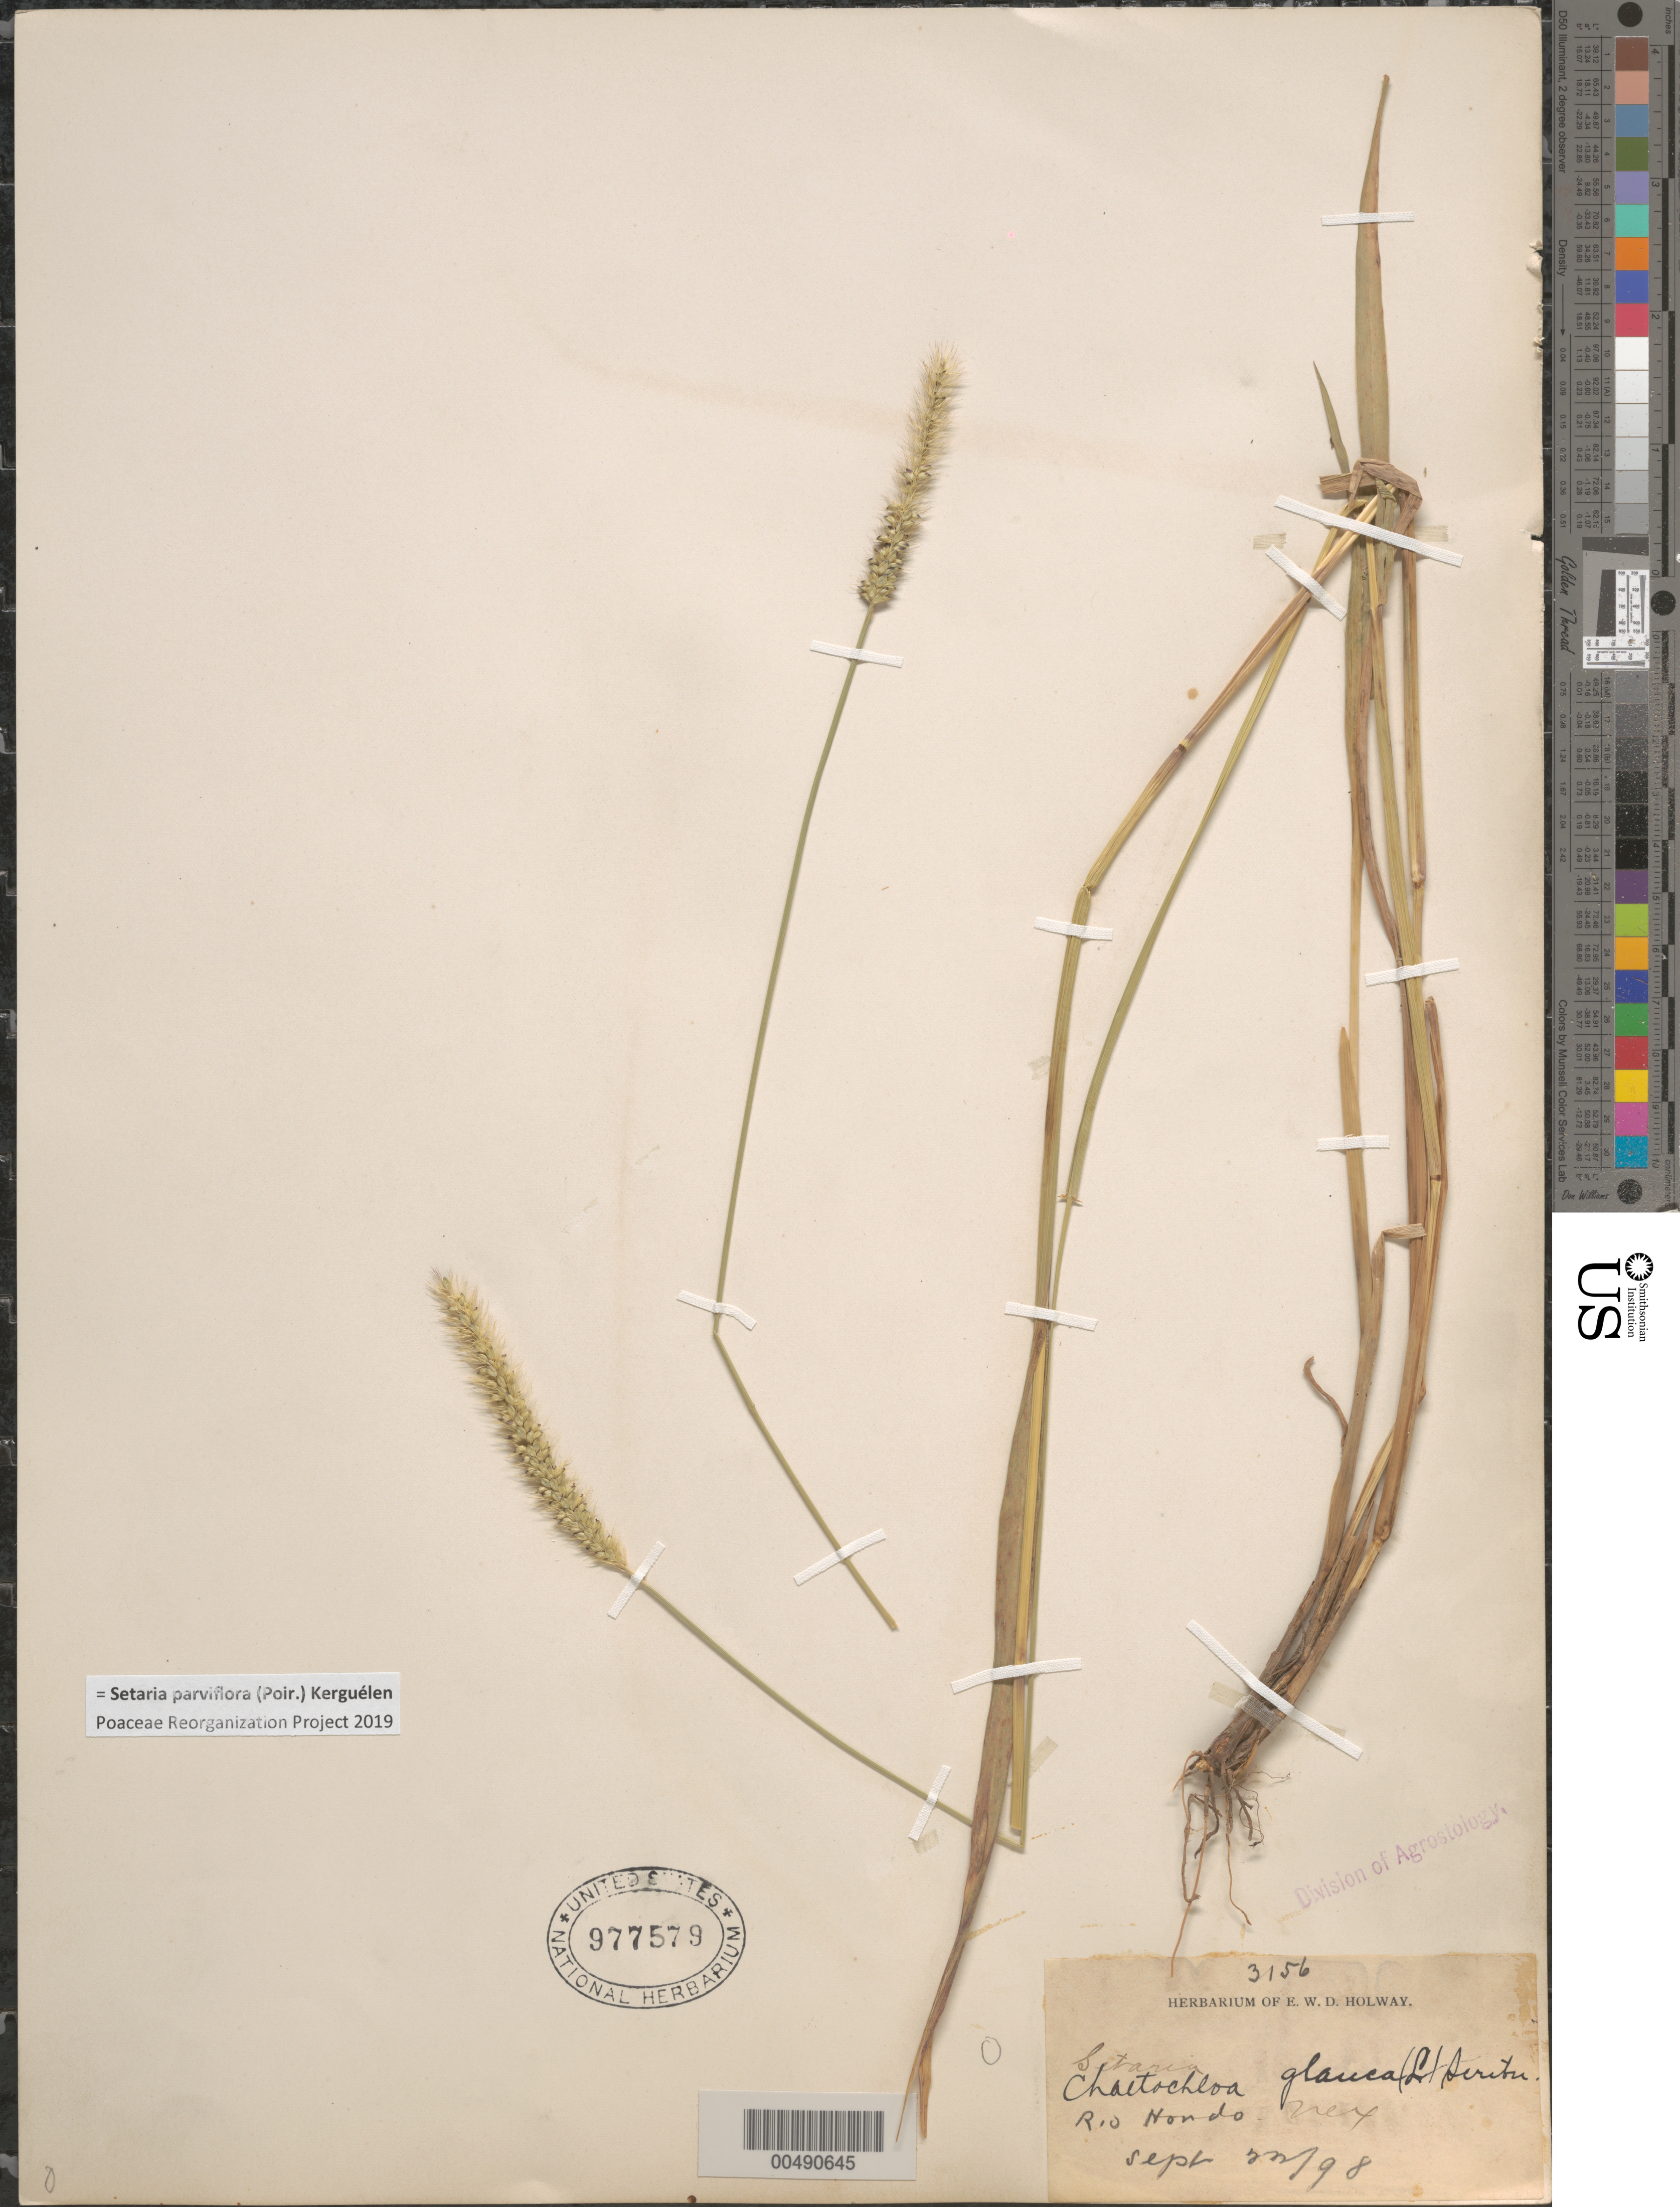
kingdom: Plantae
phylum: Tracheophyta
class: Liliopsida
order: Poales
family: Poaceae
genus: Setaria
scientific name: Setaria parviflora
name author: (Poir.) Kerguélen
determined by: Poaceae Reorganization Project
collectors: E. W. D. Holway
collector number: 3156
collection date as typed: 23 Sep 1898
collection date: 1898-09-23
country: Mexico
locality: Rio Hondo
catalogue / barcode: US 977579